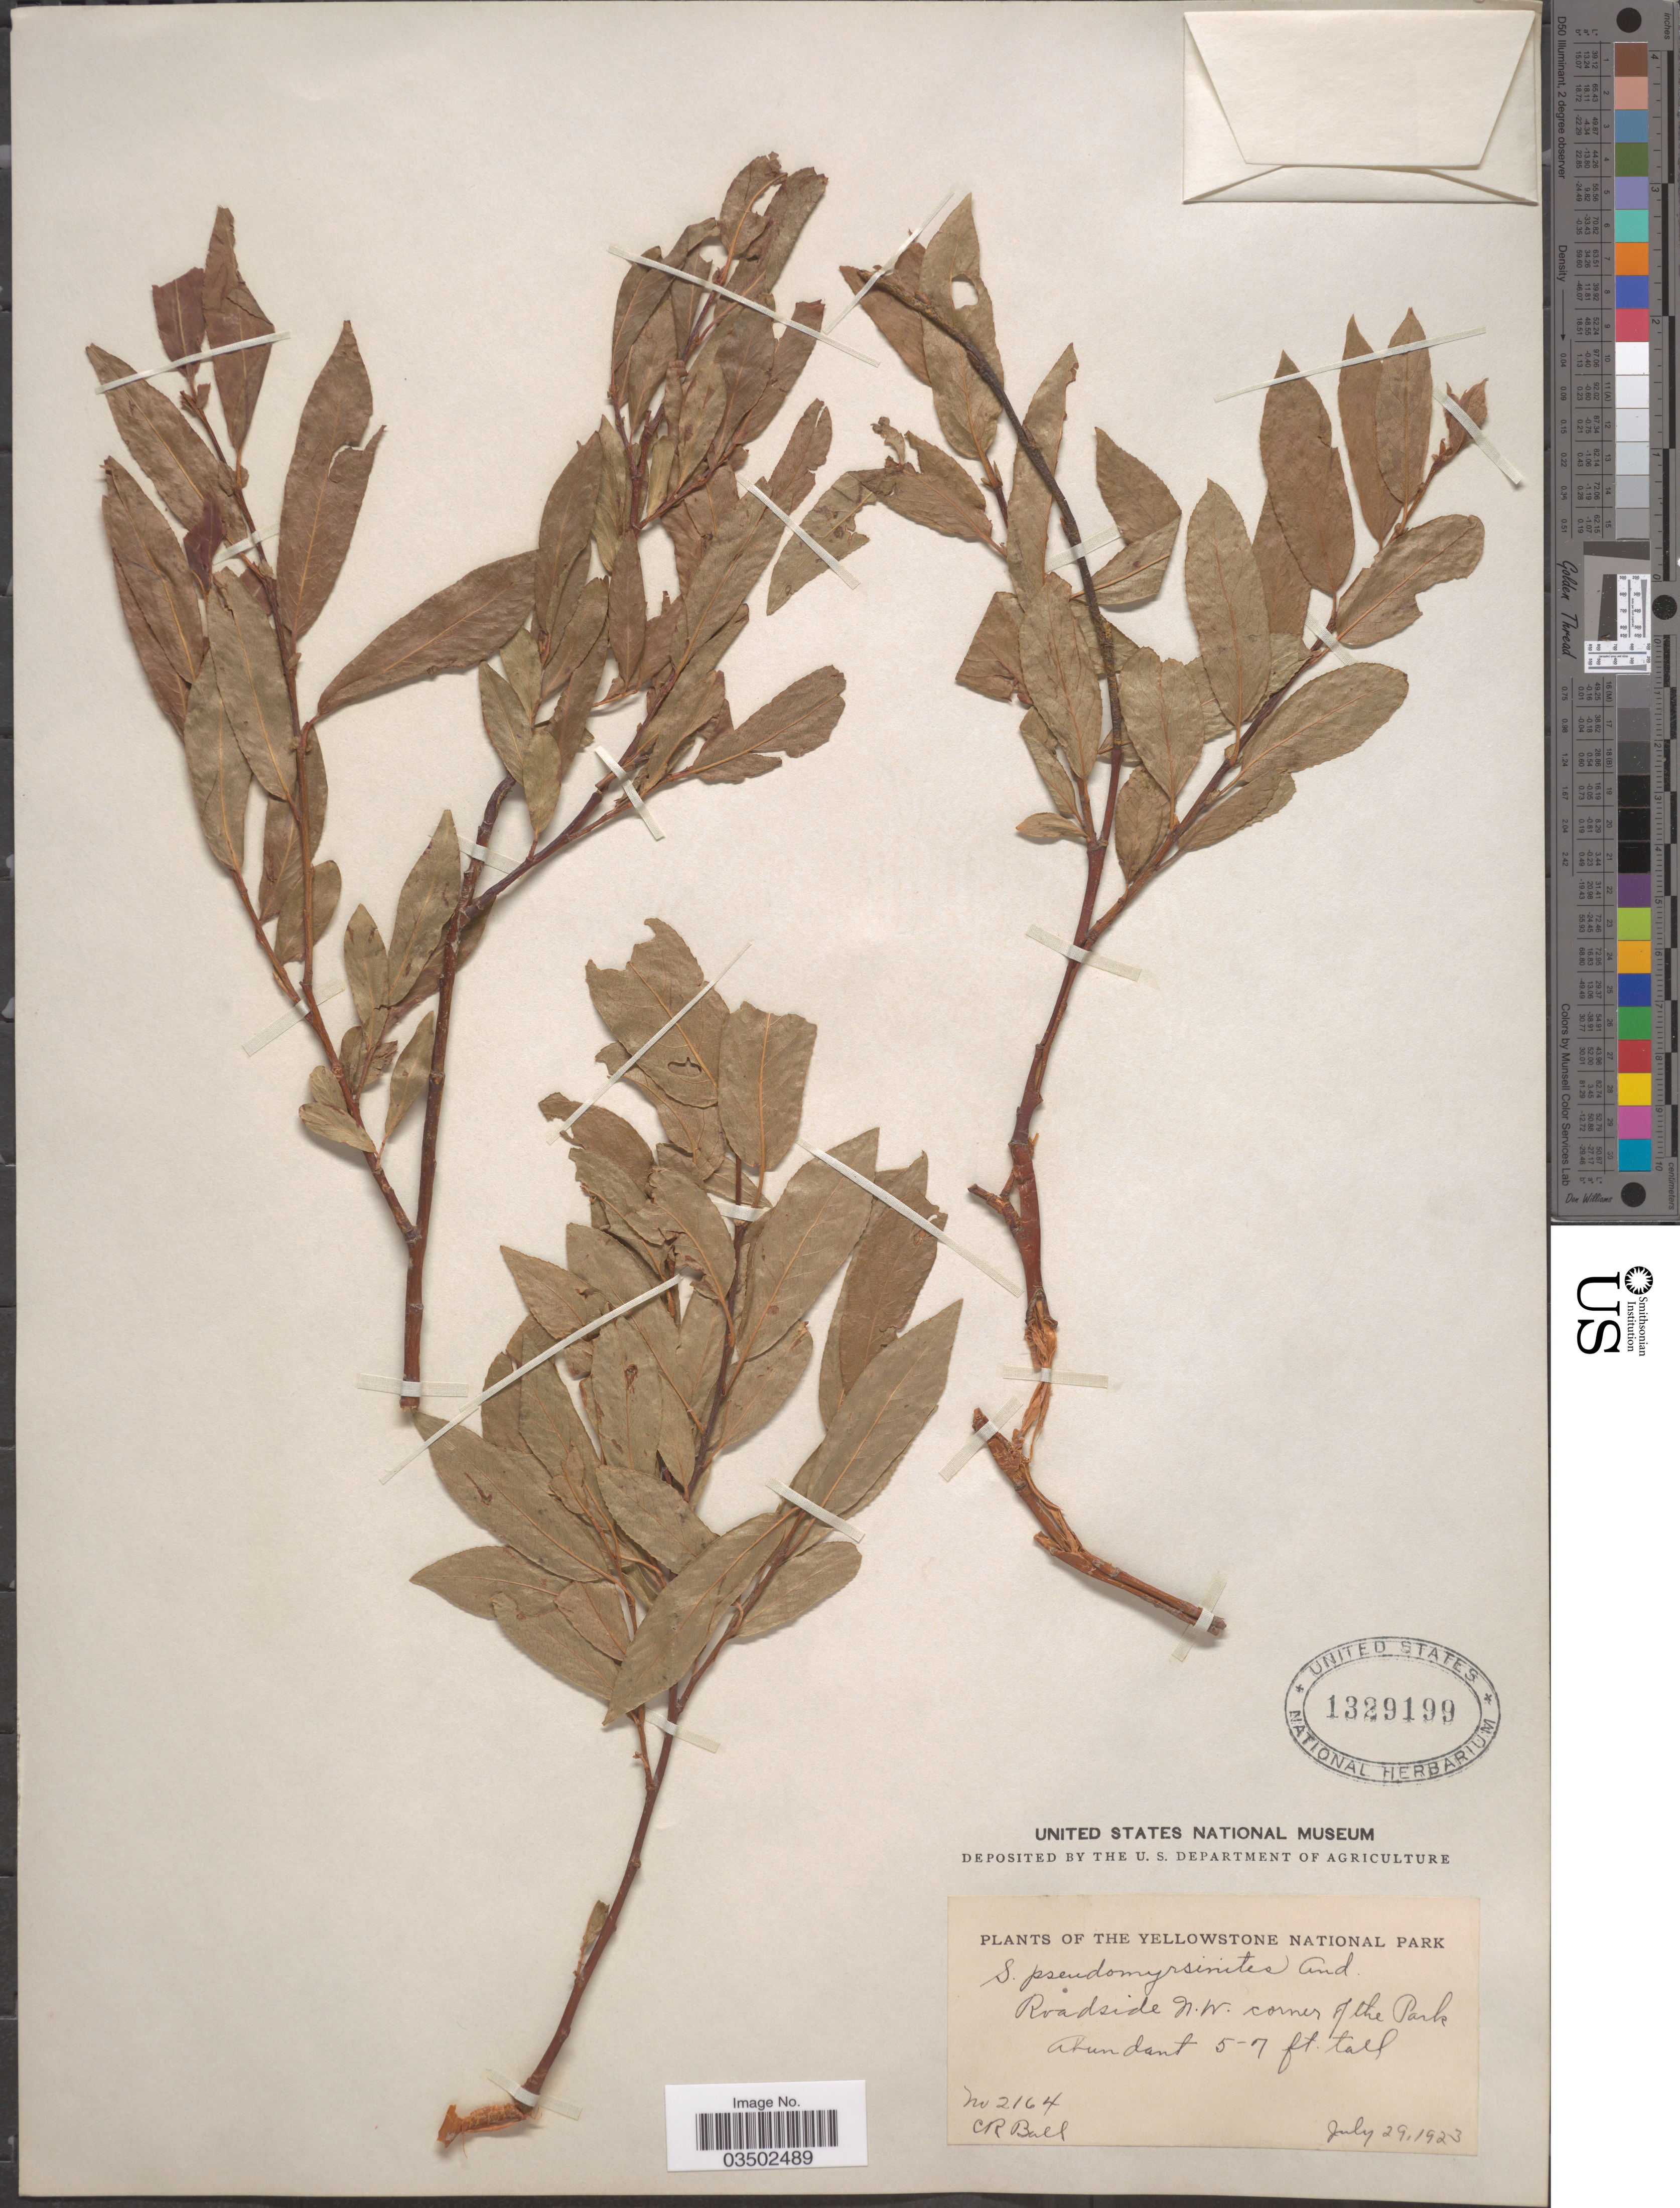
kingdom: Plantae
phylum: Tracheophyta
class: Magnoliopsida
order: Malpighiales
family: Salicaceae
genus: Salix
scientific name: Salix pseudocordata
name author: (Andersson) Andersson ex Rydb.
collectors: C. R. Ball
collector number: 2164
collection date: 1923-07-29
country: United States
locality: The Yellowstone National Park. Roadside N. W. corner of the Park.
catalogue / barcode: US 1329199